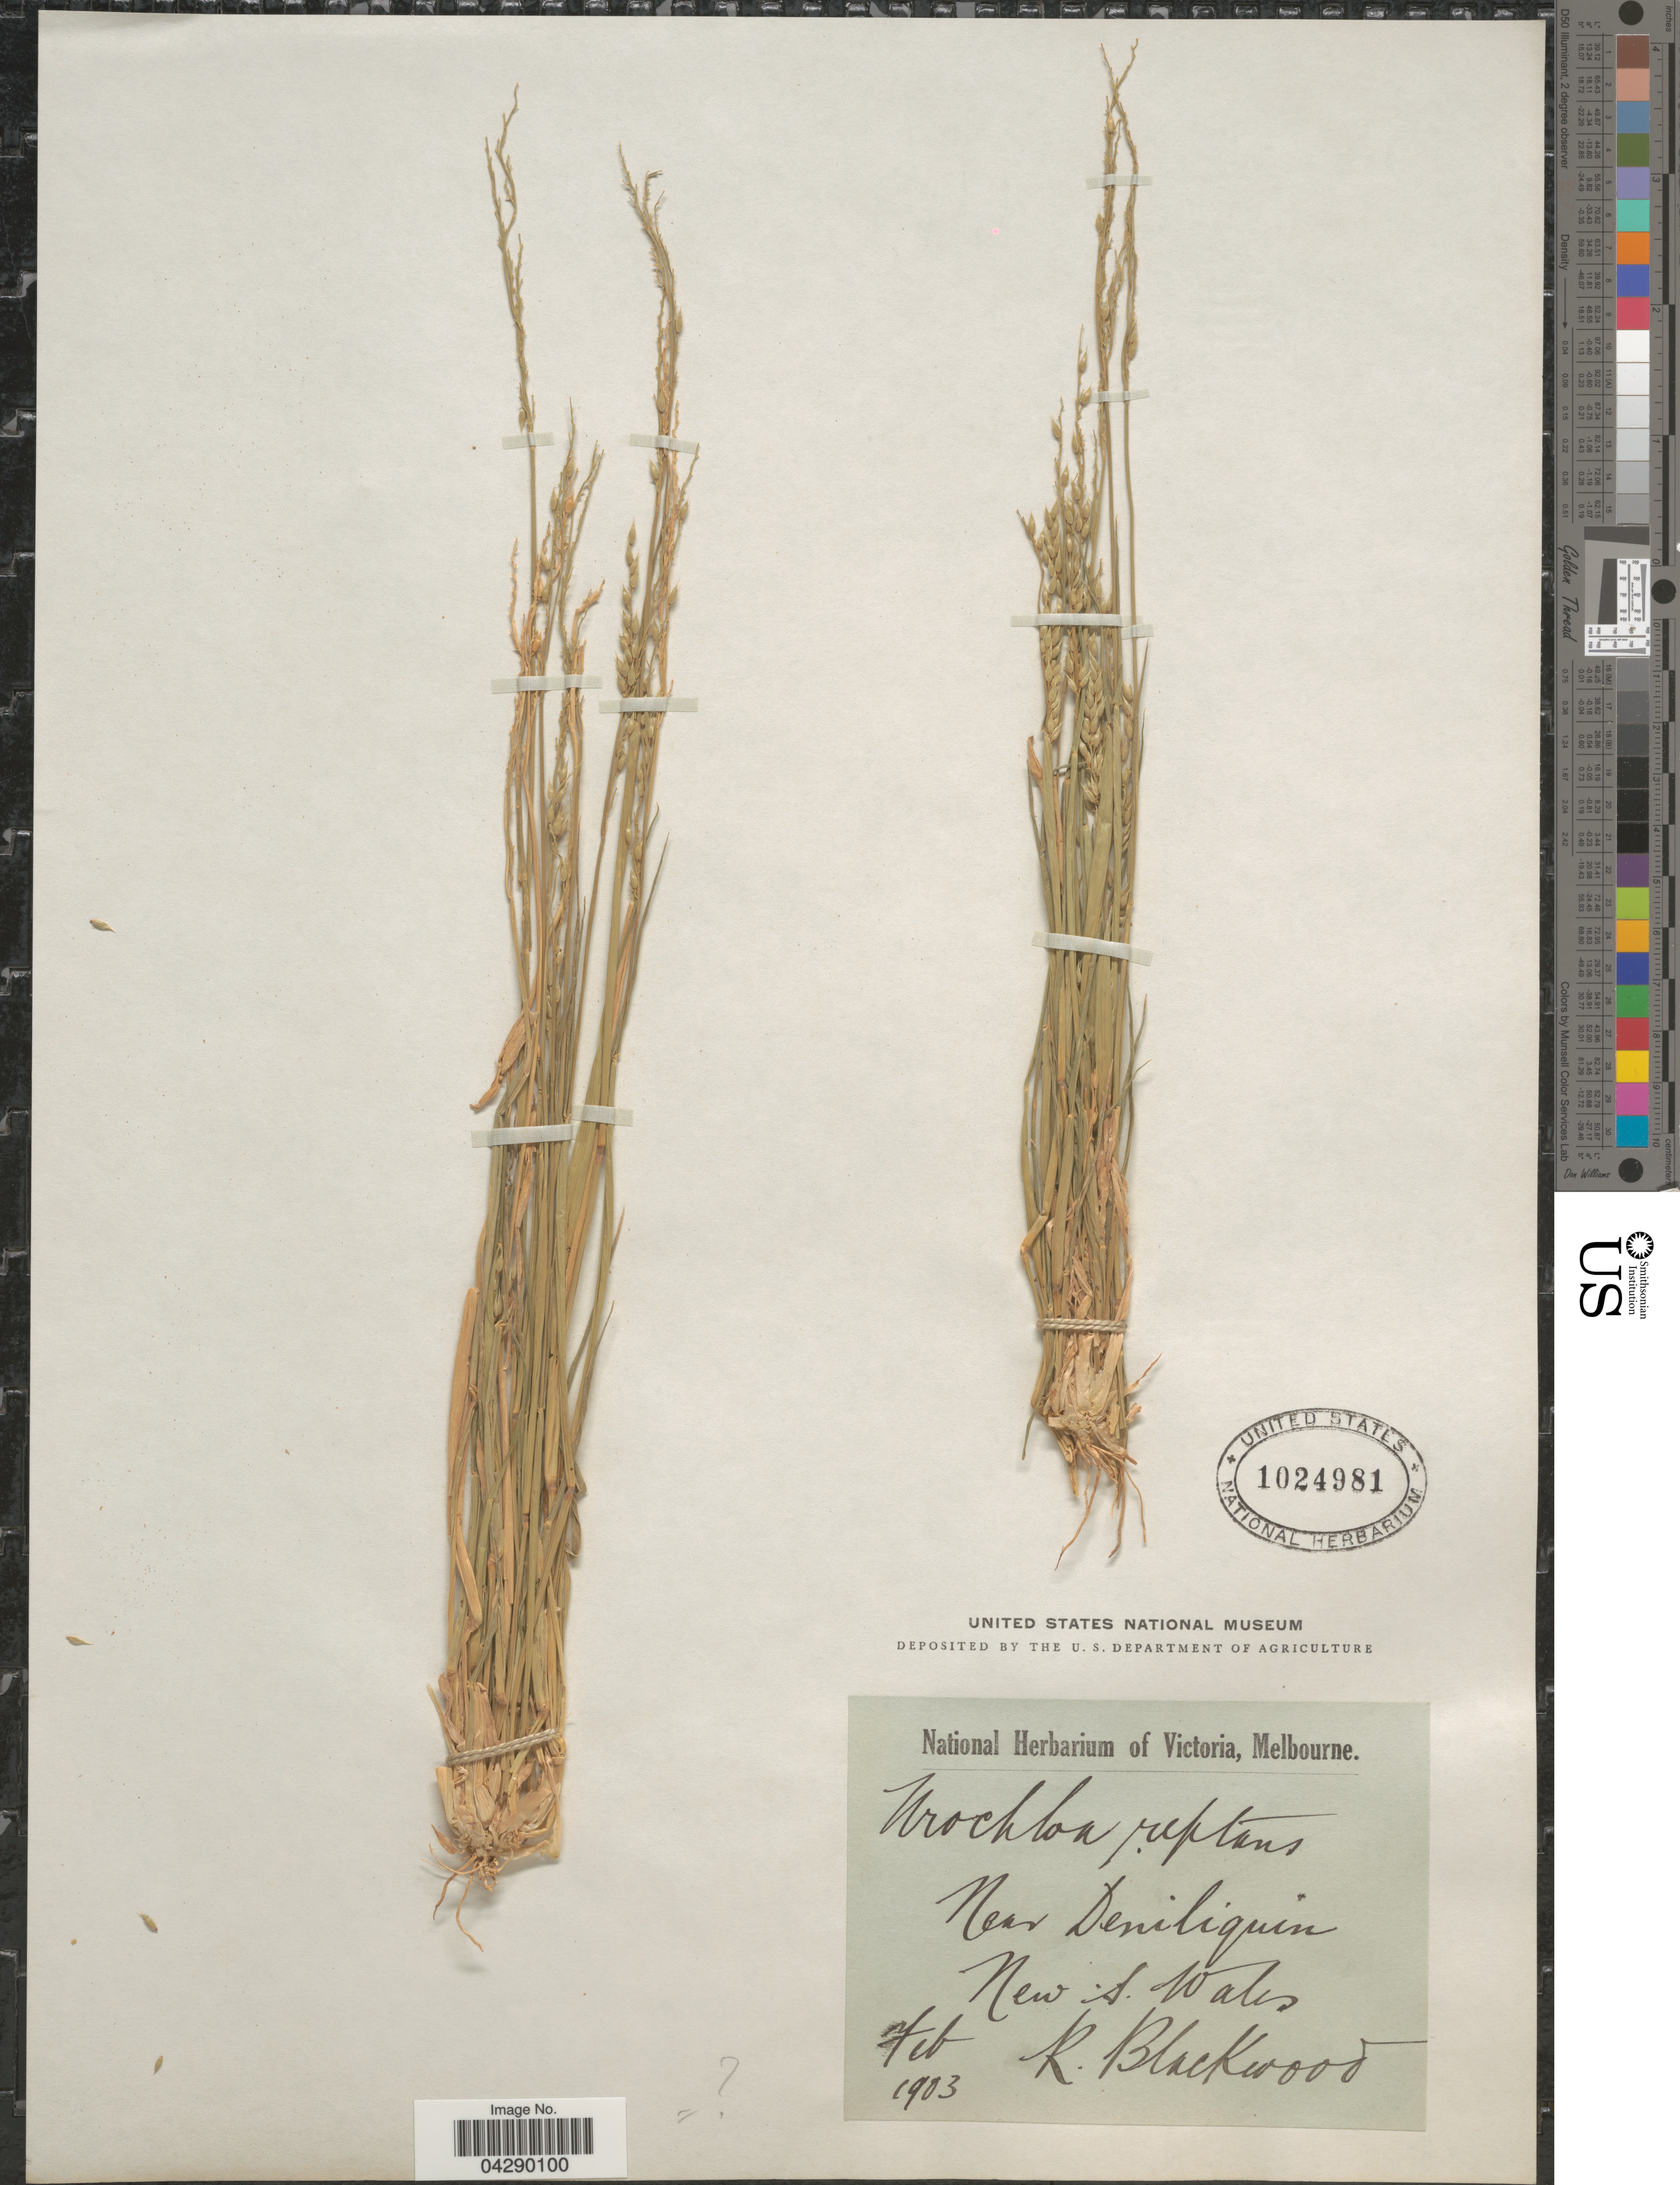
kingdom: Plantae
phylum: Tracheophyta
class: Liliopsida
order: Poales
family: Poaceae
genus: Eriochloa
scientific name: Eriochloa sp.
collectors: R. Blackwood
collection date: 1903-02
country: Australia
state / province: New South Wales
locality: Near Deniliquin.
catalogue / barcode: US 1024981